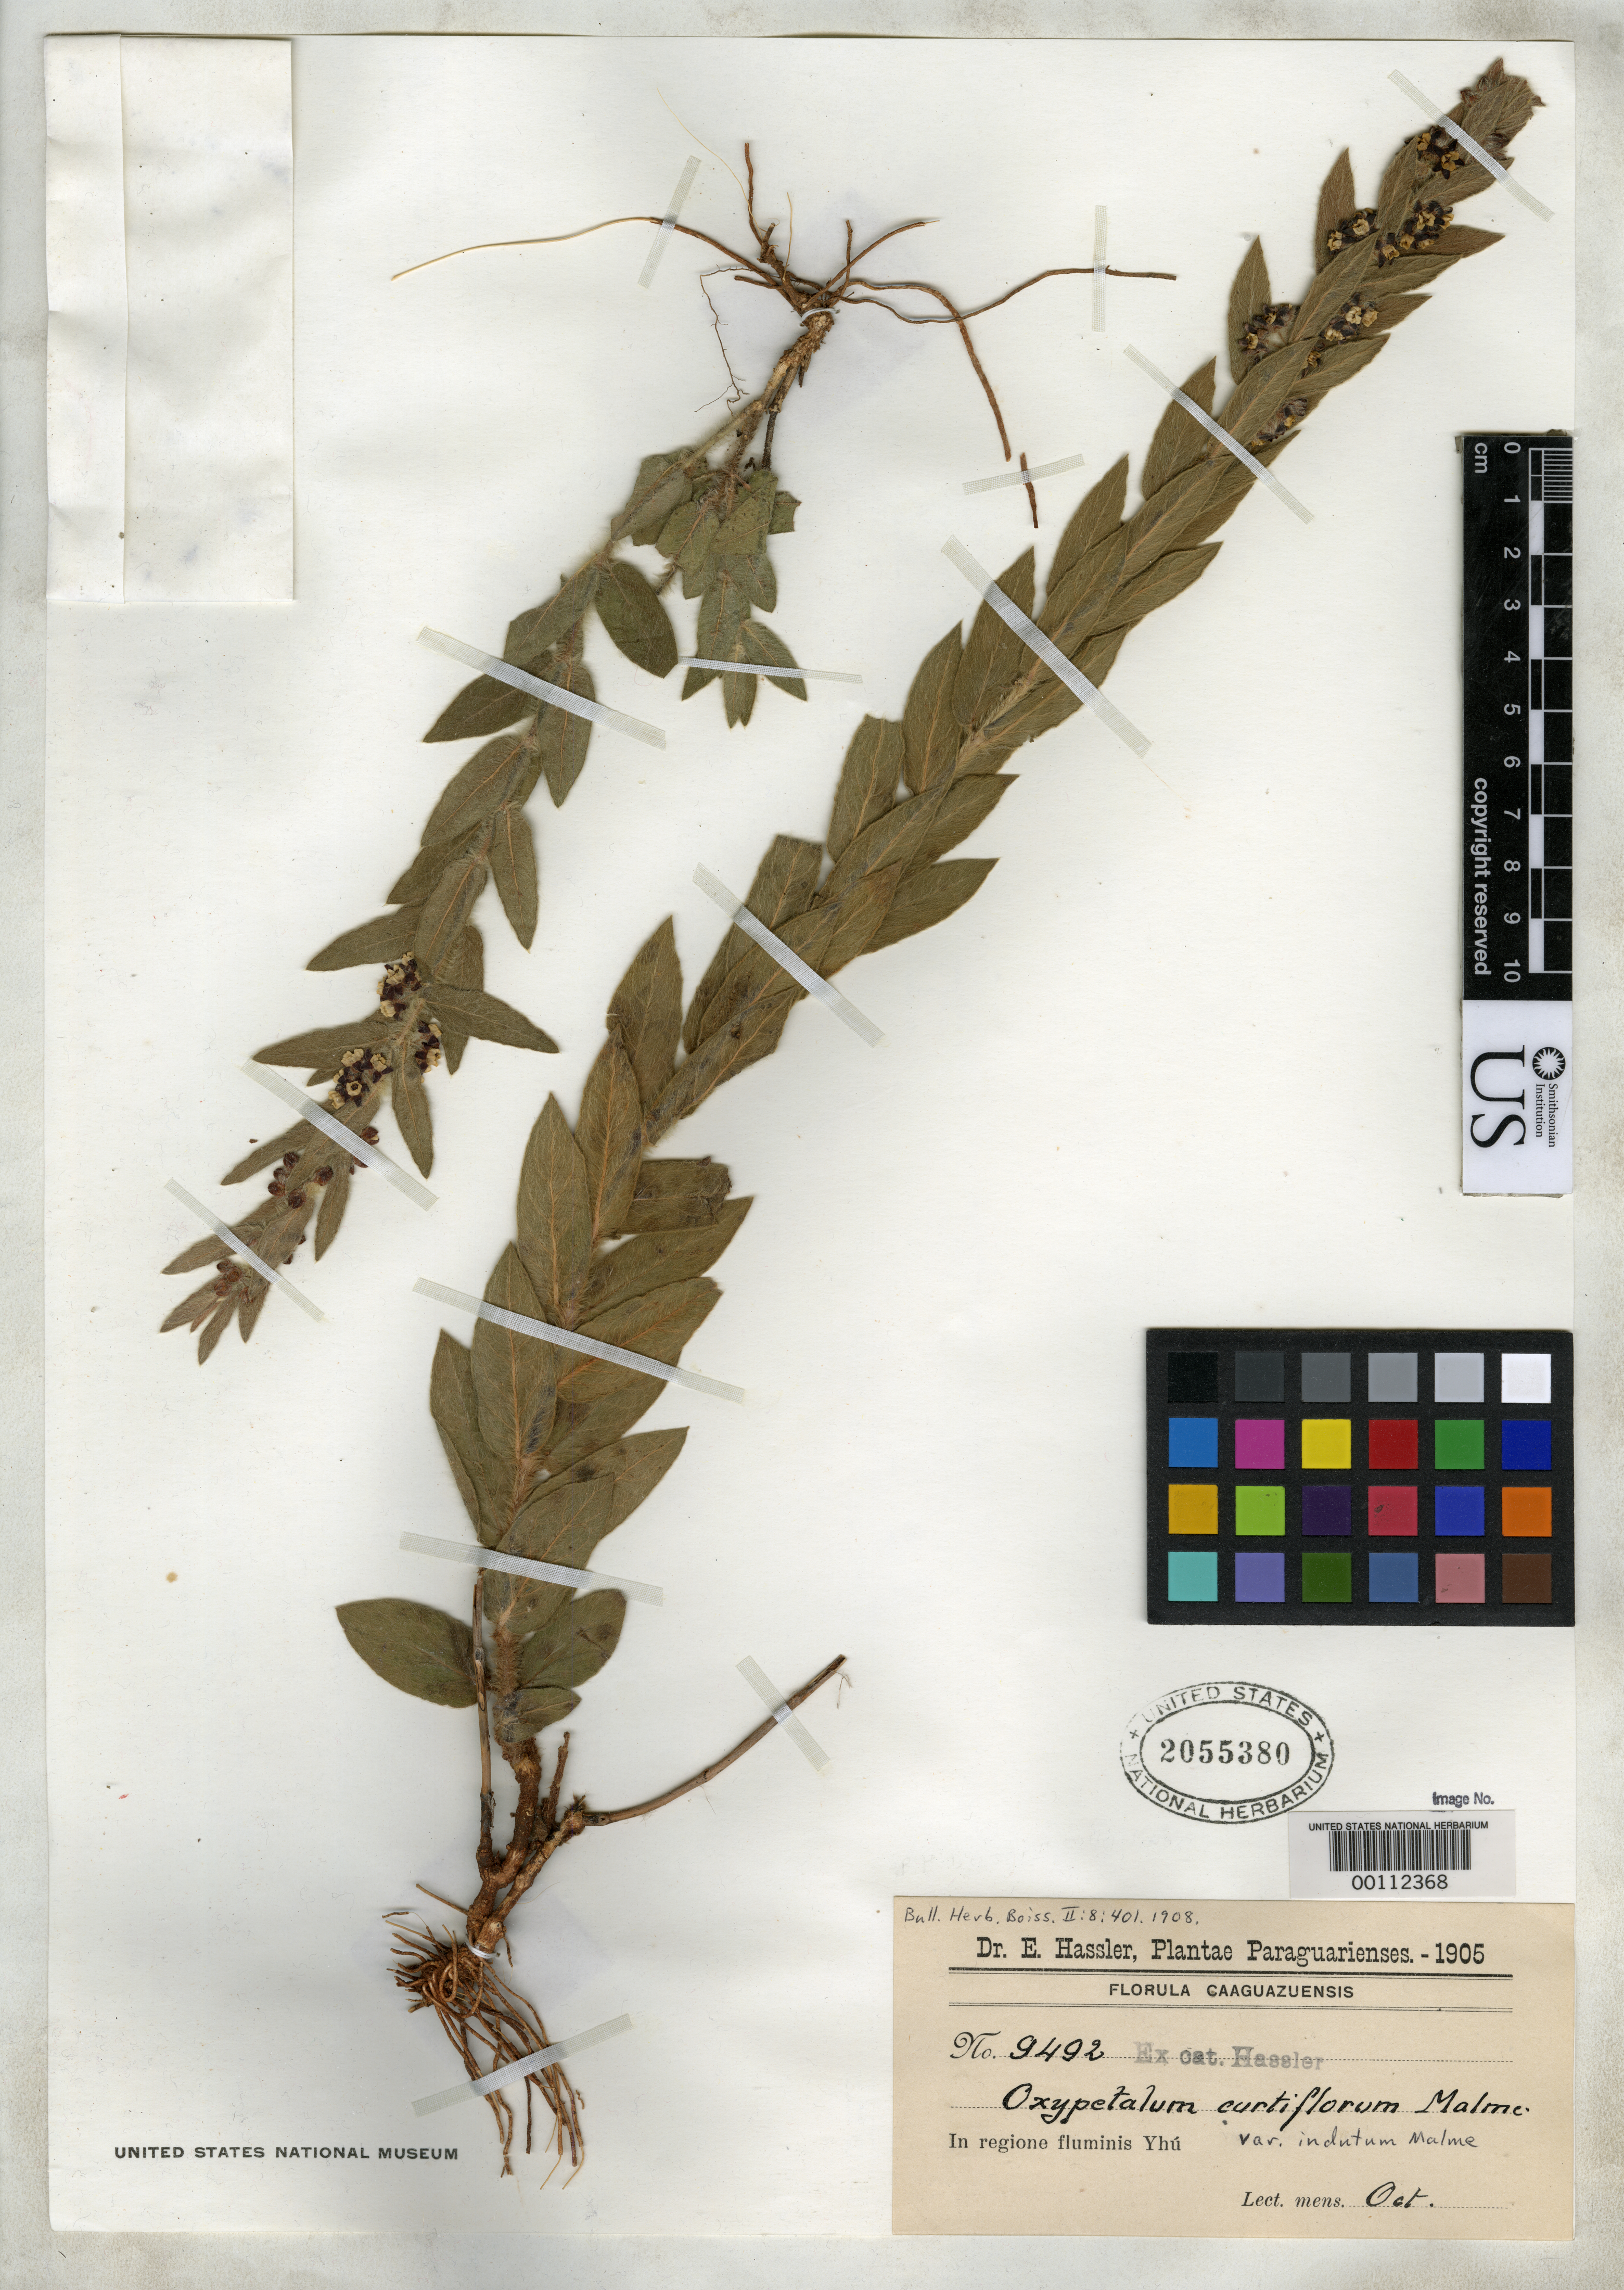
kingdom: Plantae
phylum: Tracheophyta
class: Magnoliopsida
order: Gentianales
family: Apocynaceae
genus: Oxypetalum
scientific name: Oxypetalum curtiflorum var. indutum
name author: Malme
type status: Isotype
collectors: E. Hassler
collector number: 9492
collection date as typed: Oct 1905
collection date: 1905-10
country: Paraguay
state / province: Caaguazú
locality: Yhu.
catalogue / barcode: US 2055380